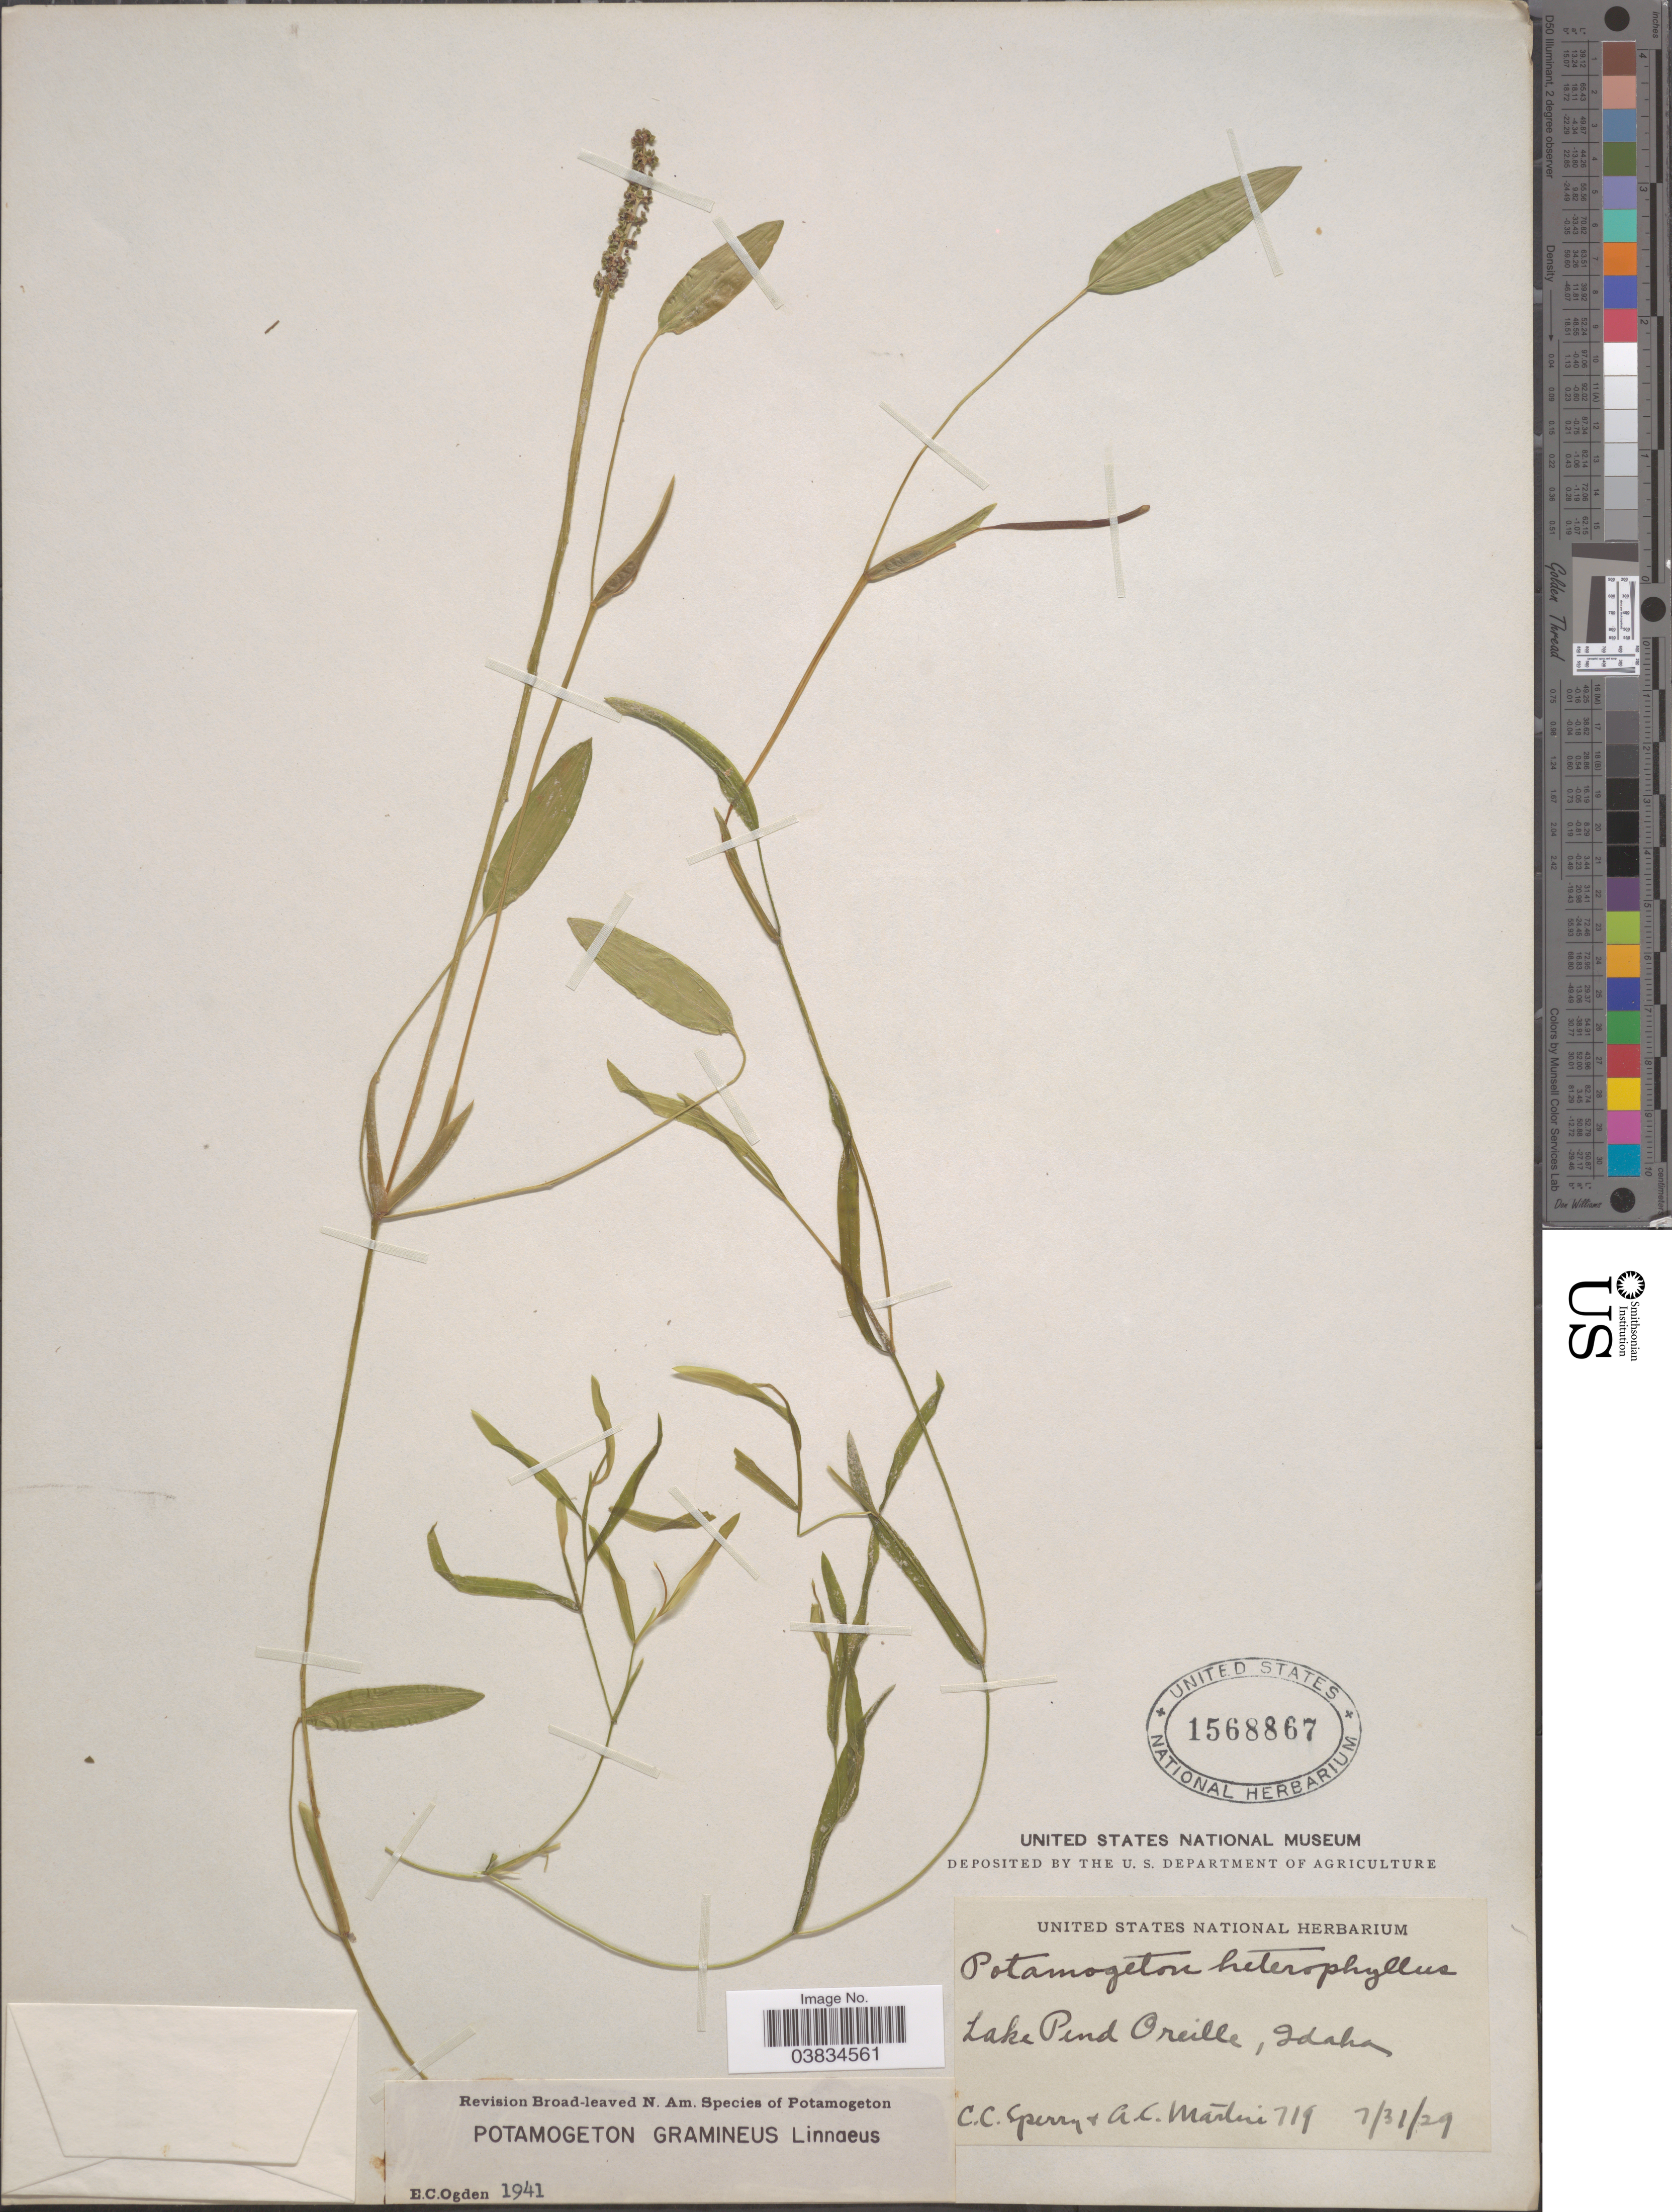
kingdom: Plantae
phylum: Tracheophyta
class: Liliopsida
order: Alismatales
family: Potamogetonaceae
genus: Potamogeton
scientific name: Potamogeton gramineus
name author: L.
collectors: C. C. Sperry & A. C. Martin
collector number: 719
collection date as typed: Transcribed d/m/y: 31/7/29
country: United States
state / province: Idaho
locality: Lake Pond Oreille.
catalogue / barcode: US 1568867